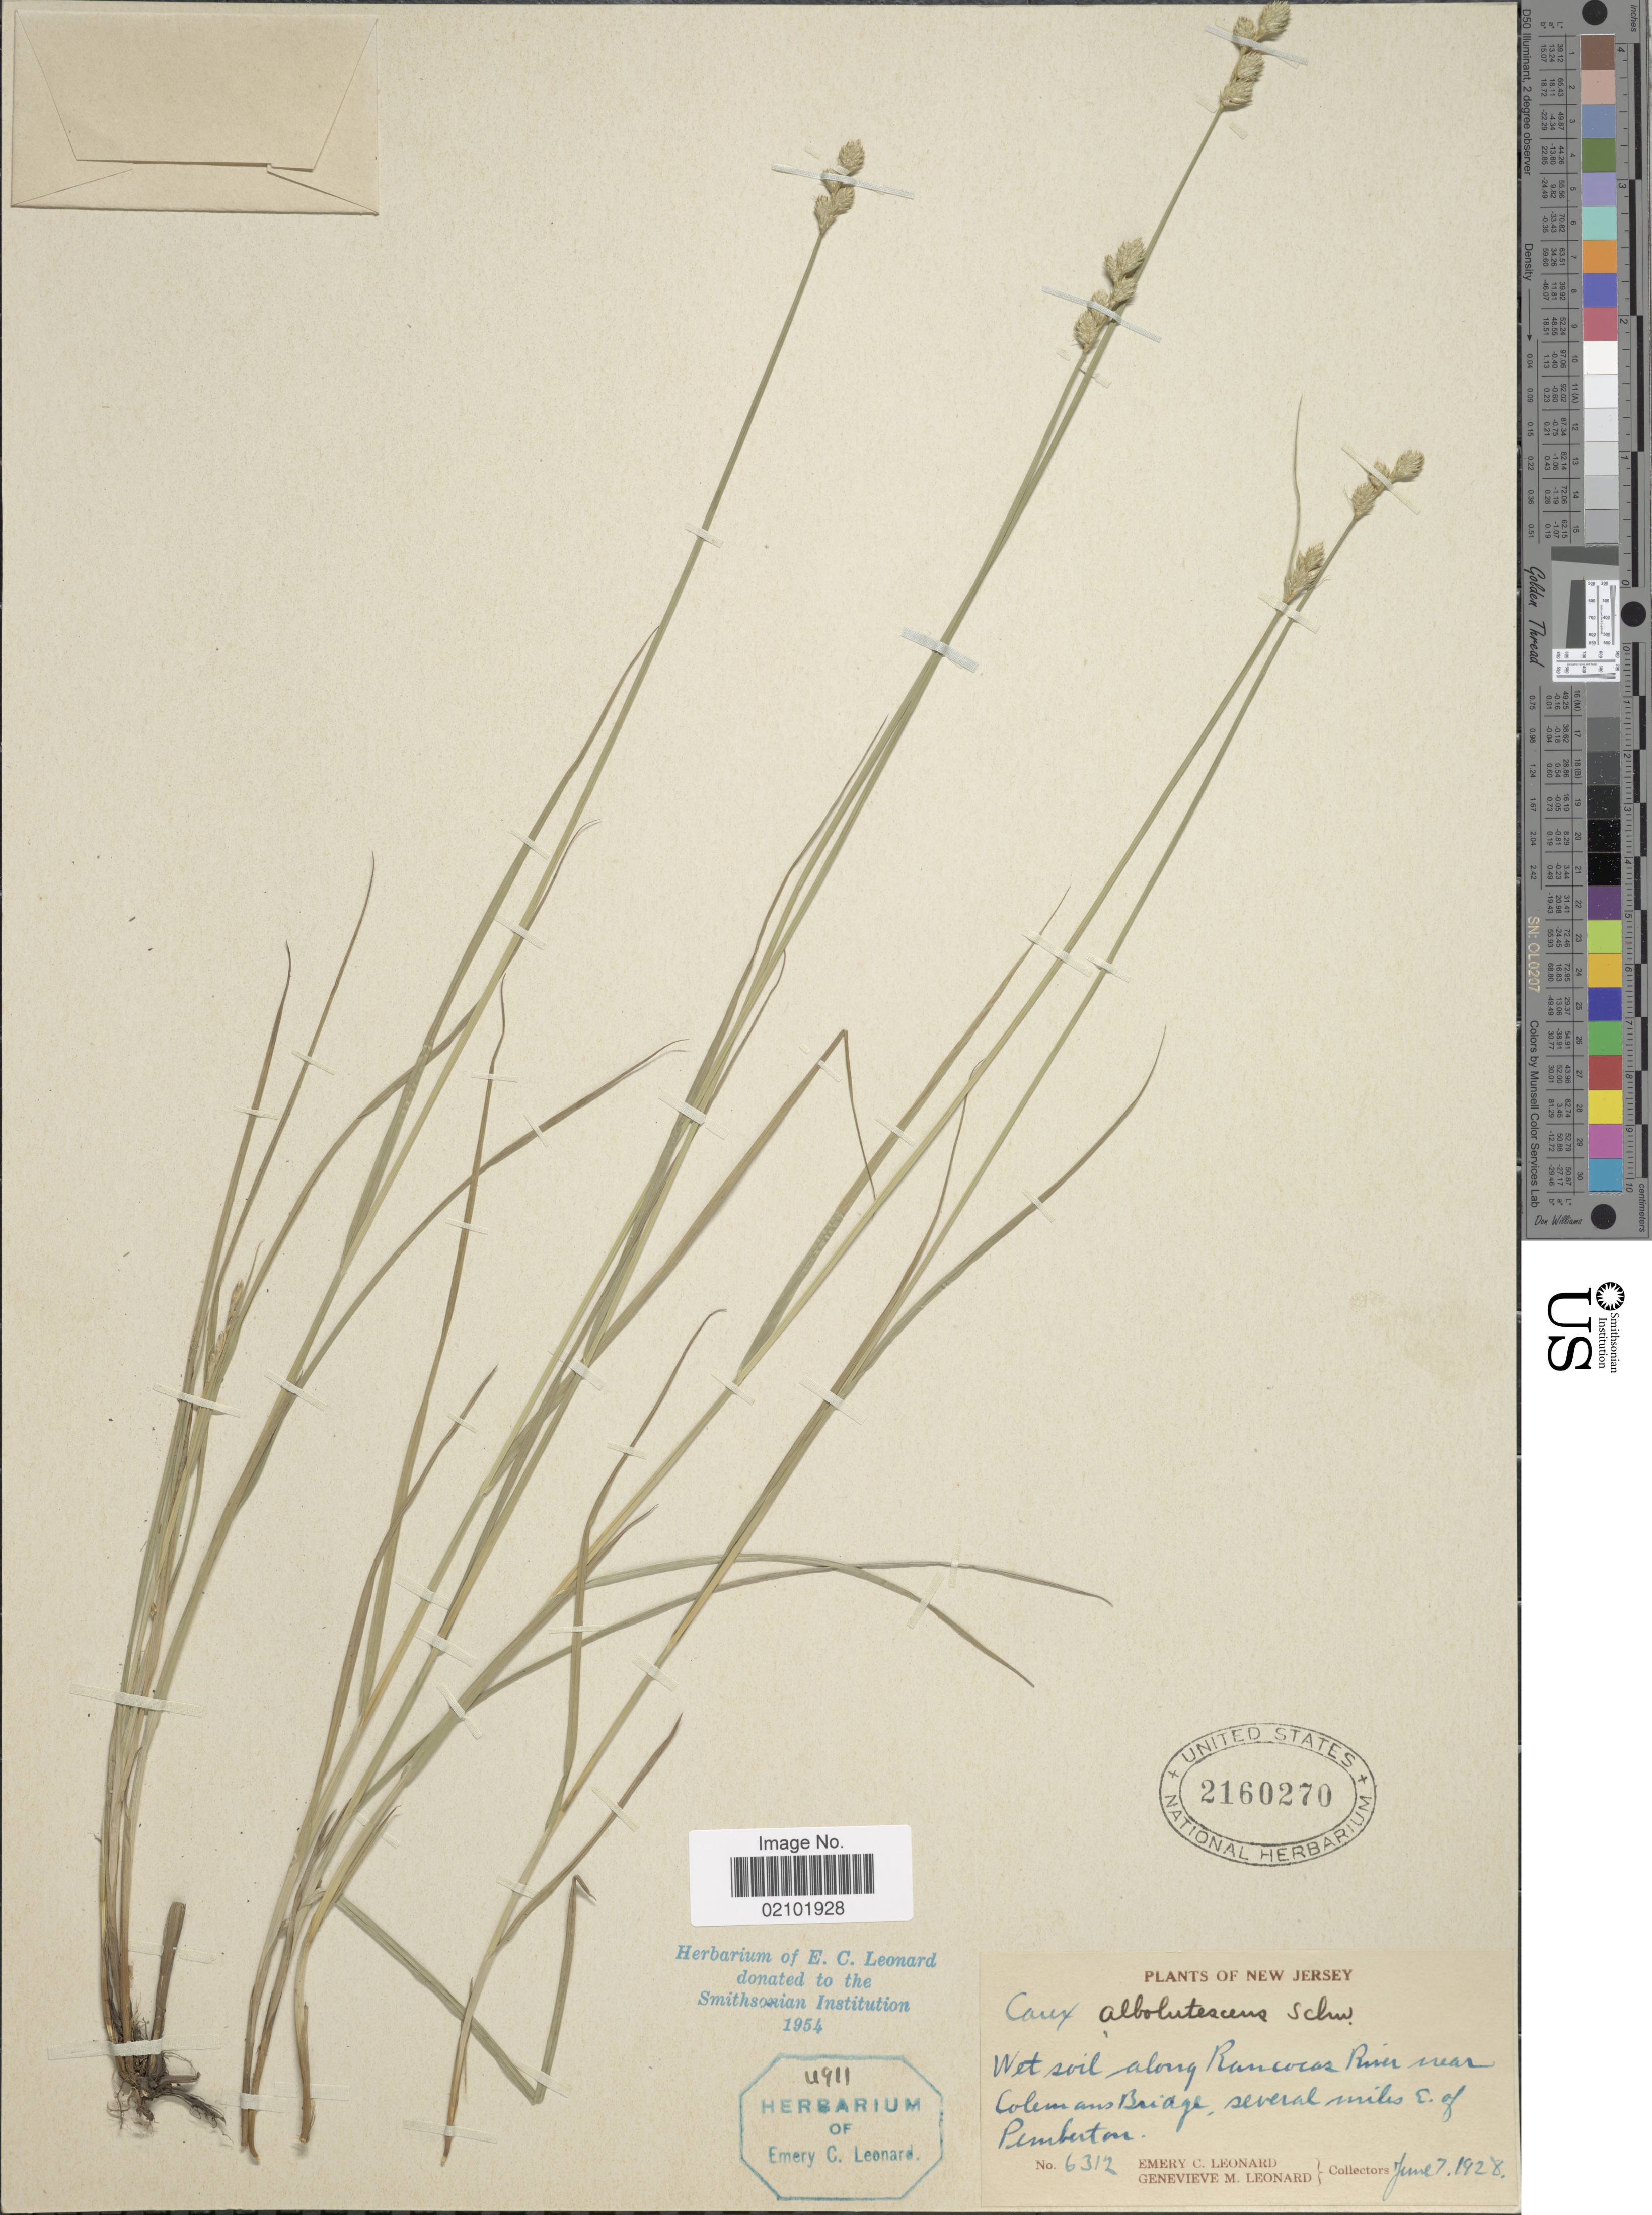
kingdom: Plantae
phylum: Tracheophyta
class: Liliopsida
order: Poales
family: Cyperaceae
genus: Carex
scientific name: Carex albolutescens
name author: Schwein.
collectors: E. C. Leonard & G. M. Leonard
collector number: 6312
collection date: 1928-06-07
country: United States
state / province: New Jersey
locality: Along Rancocas River near Colemans Bridge, several miles E. of Pemberton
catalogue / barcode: US 2160270